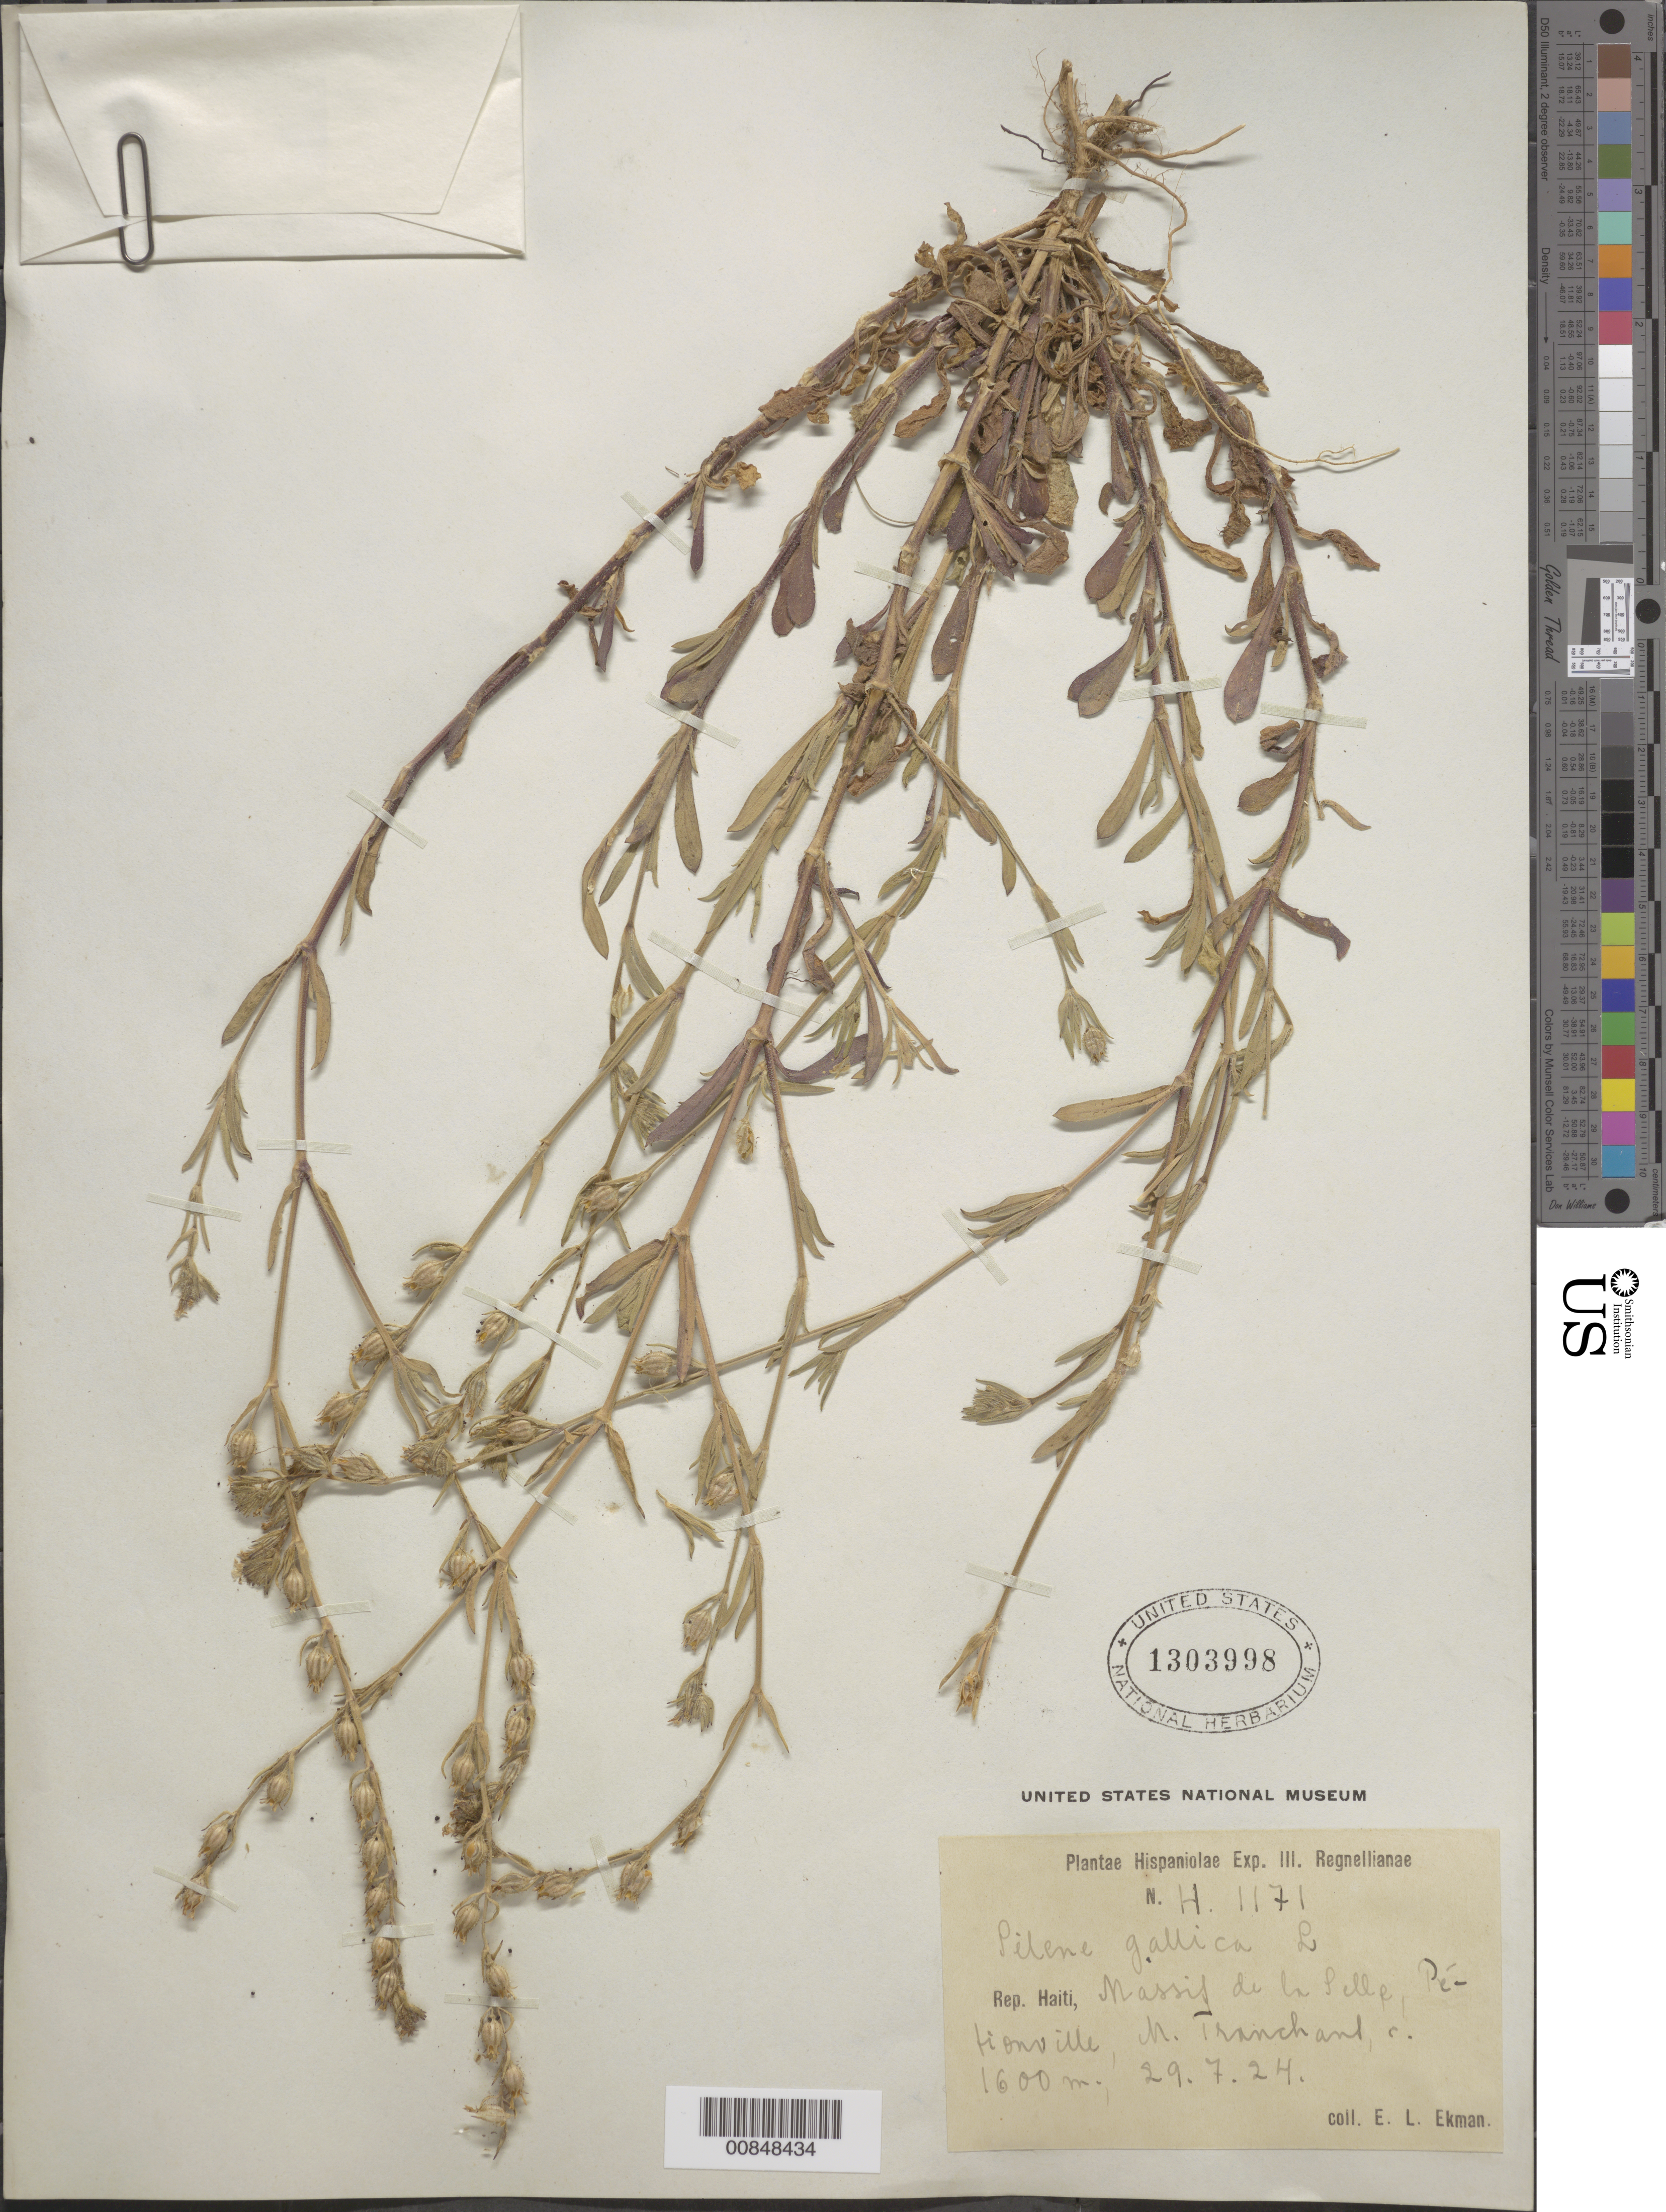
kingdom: Plantae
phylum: Tracheophyta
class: Magnoliopsida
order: Caryophyllales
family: Caryophyllaceae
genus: Silene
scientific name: Silene anglica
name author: L.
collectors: E. L. Ekman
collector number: H 1171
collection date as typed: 29 Jul 1924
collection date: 1924-07-29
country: Haiti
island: Hispaniola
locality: Massif de la Selle, Pétionville, M. Tranchant.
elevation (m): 1600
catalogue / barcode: US 1303998